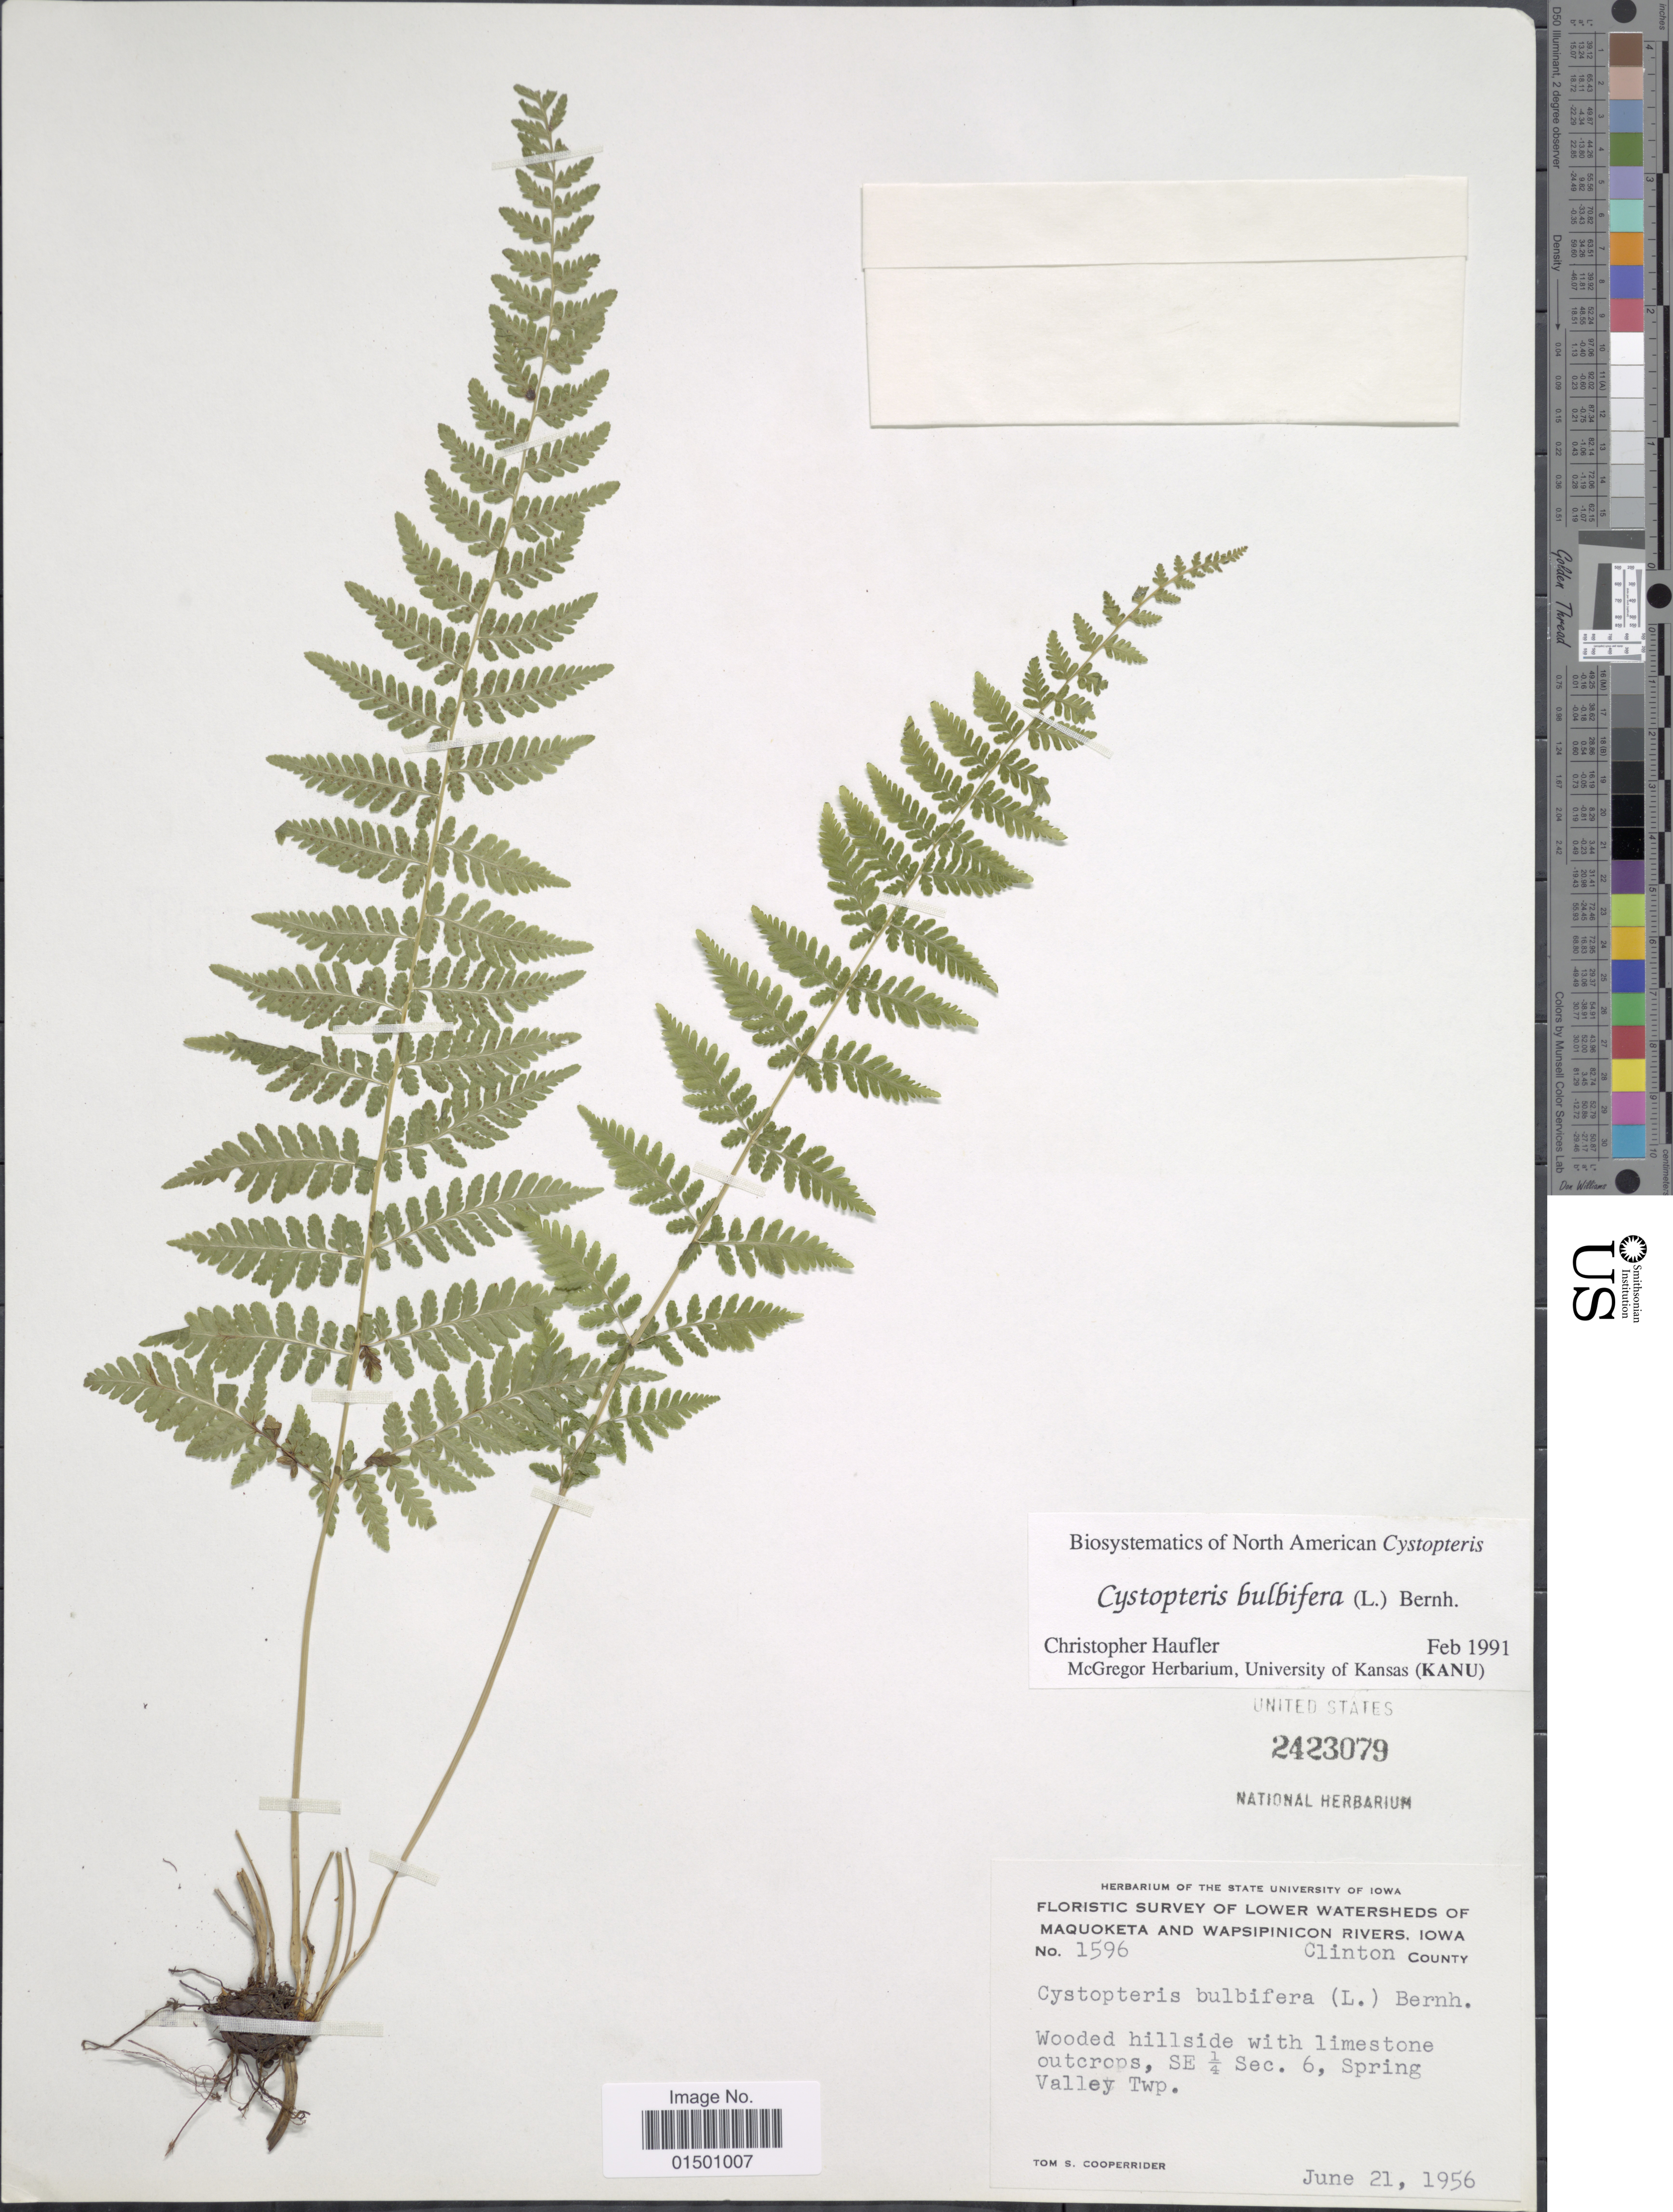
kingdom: Plantae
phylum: Tracheophyta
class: Polypodiopsida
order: Polypodiales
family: Cystopteridaceae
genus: Cystopteris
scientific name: Cystopteris bulbifera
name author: (L.) Bernh.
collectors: T. S. Cooperrider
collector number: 1596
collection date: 1956-06-21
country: United States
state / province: Iowa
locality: Lower Watersheds of Maquoketa and Wapsipinicon Rivers, Spring Valley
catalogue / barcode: US 2423079